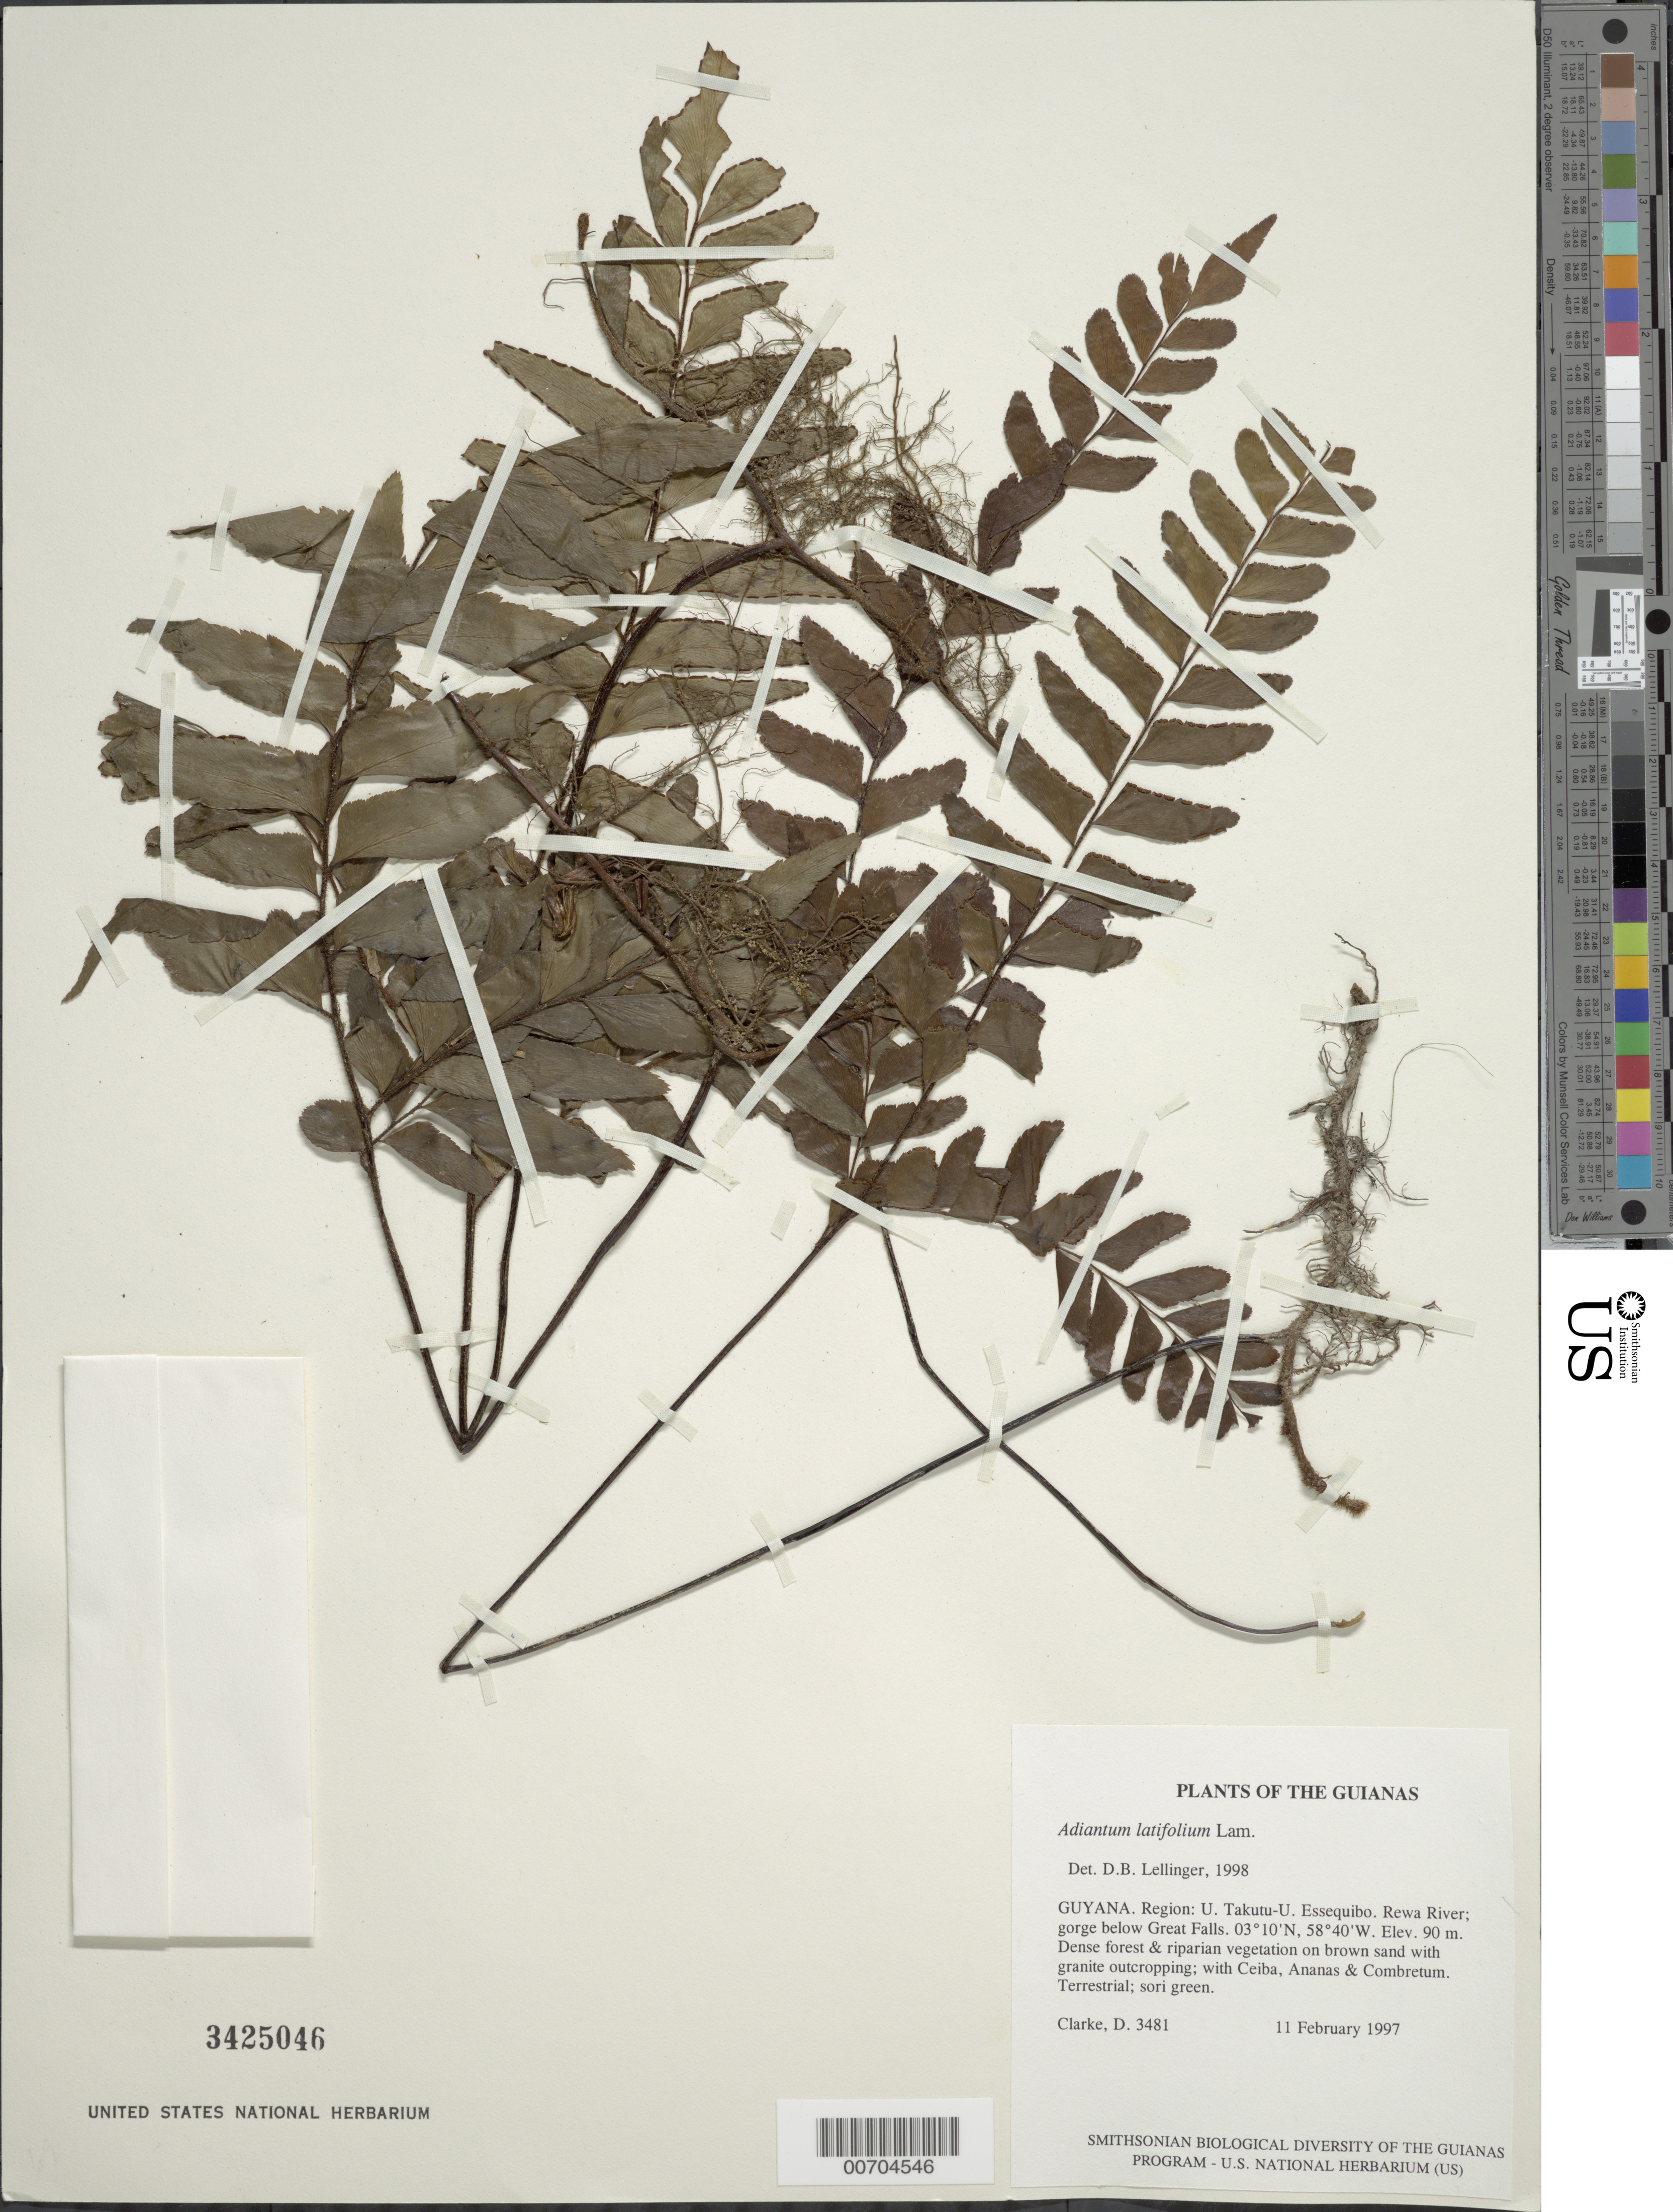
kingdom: Plantae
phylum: Tracheophyta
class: Polypodiopsida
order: Polypodiales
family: Pteridaceae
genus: Adiantum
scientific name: Adiantum latifolium x A. serratodentatum Humb. & Bonpl. ex Willd.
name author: Lam.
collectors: H. D. Clarke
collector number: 3481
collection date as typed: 11 February 1997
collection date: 1997-02-11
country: Guyana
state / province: U. Takutu-U. Essequibo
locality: Rewa River; gorge below Great Falls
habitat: Dense forest & riparian vegetation on brown sand with granite outcropping; with Ceiba, Ananas & Combretum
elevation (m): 90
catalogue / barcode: US 3425046